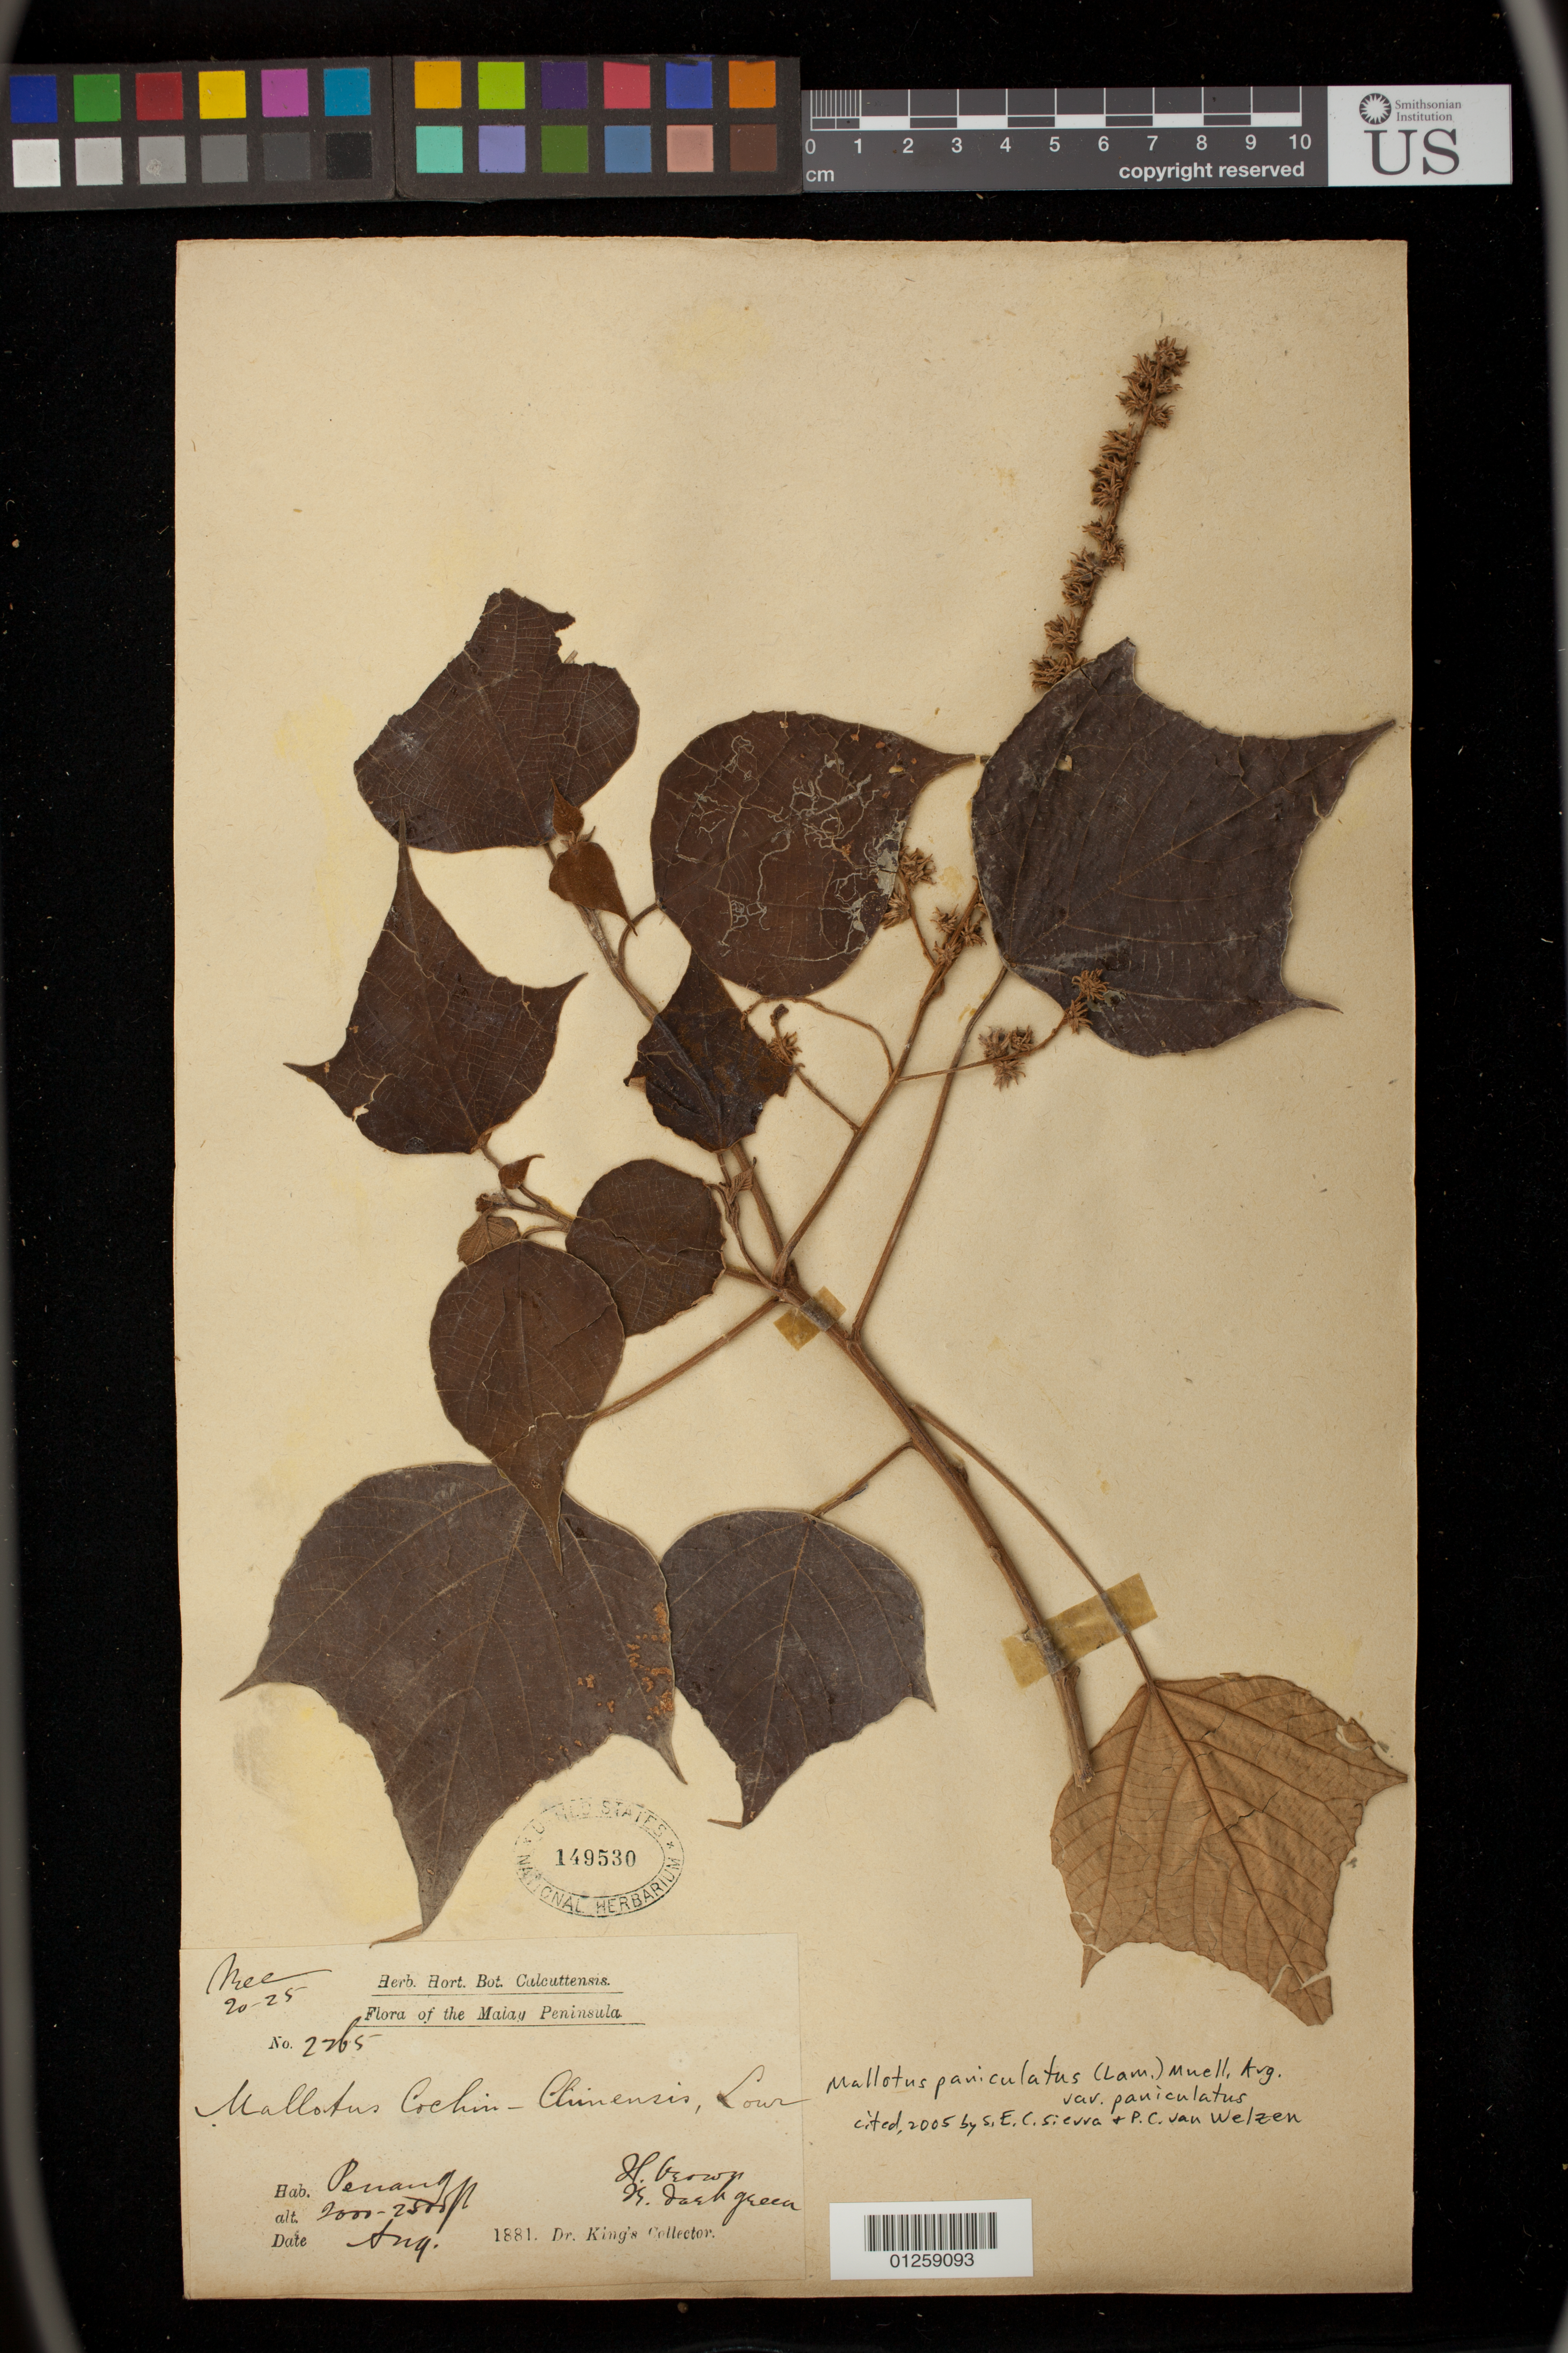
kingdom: Plantae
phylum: Tracheophyta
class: Magnoliopsida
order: Malpighiales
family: Euphorbiaceae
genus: Mallotus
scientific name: Mallotus paniculatus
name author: (Lam.) Müll. Arg.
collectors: King, --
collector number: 2765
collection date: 1881-08-01/1881-08-31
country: Malaysia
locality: Malay peninsula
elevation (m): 610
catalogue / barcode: US 149530